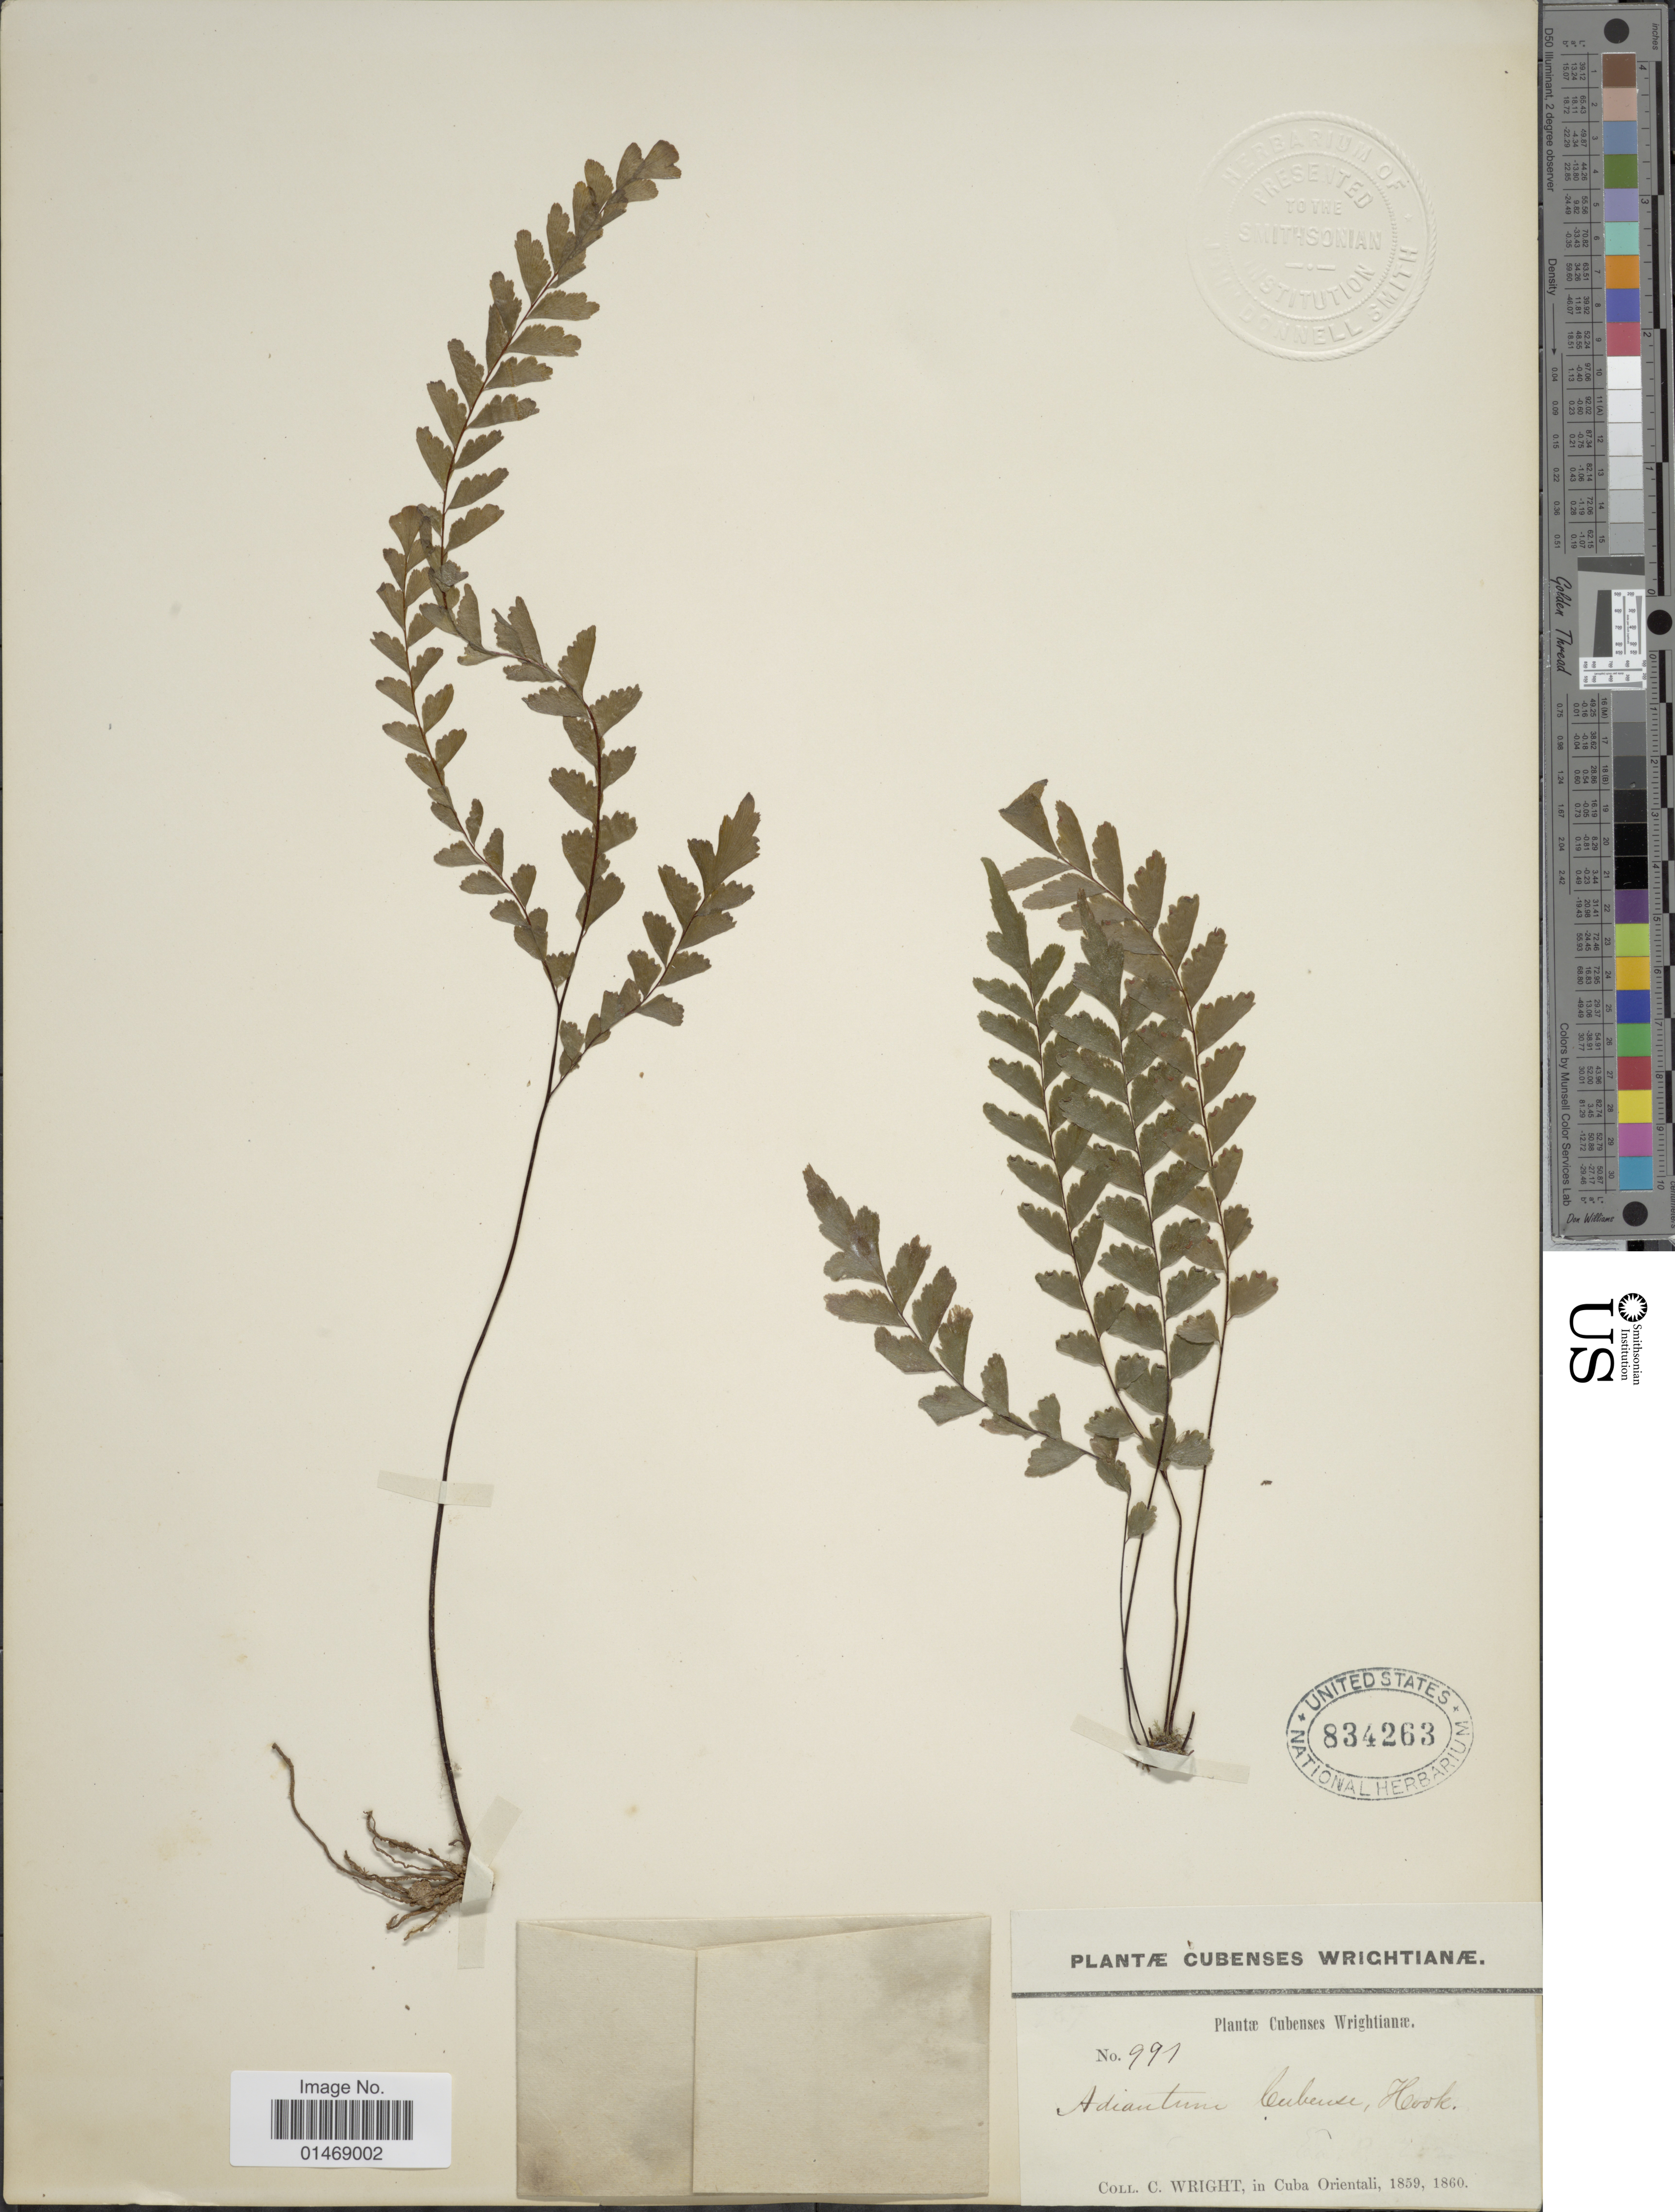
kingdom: Plantae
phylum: Tracheophyta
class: Polypodiopsida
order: Polypodiales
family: Pteridaceae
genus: Adiantum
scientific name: Adiantum melanoleucum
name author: Willd.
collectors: C. Wright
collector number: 991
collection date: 1859/1860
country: Cuba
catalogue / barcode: US 834263